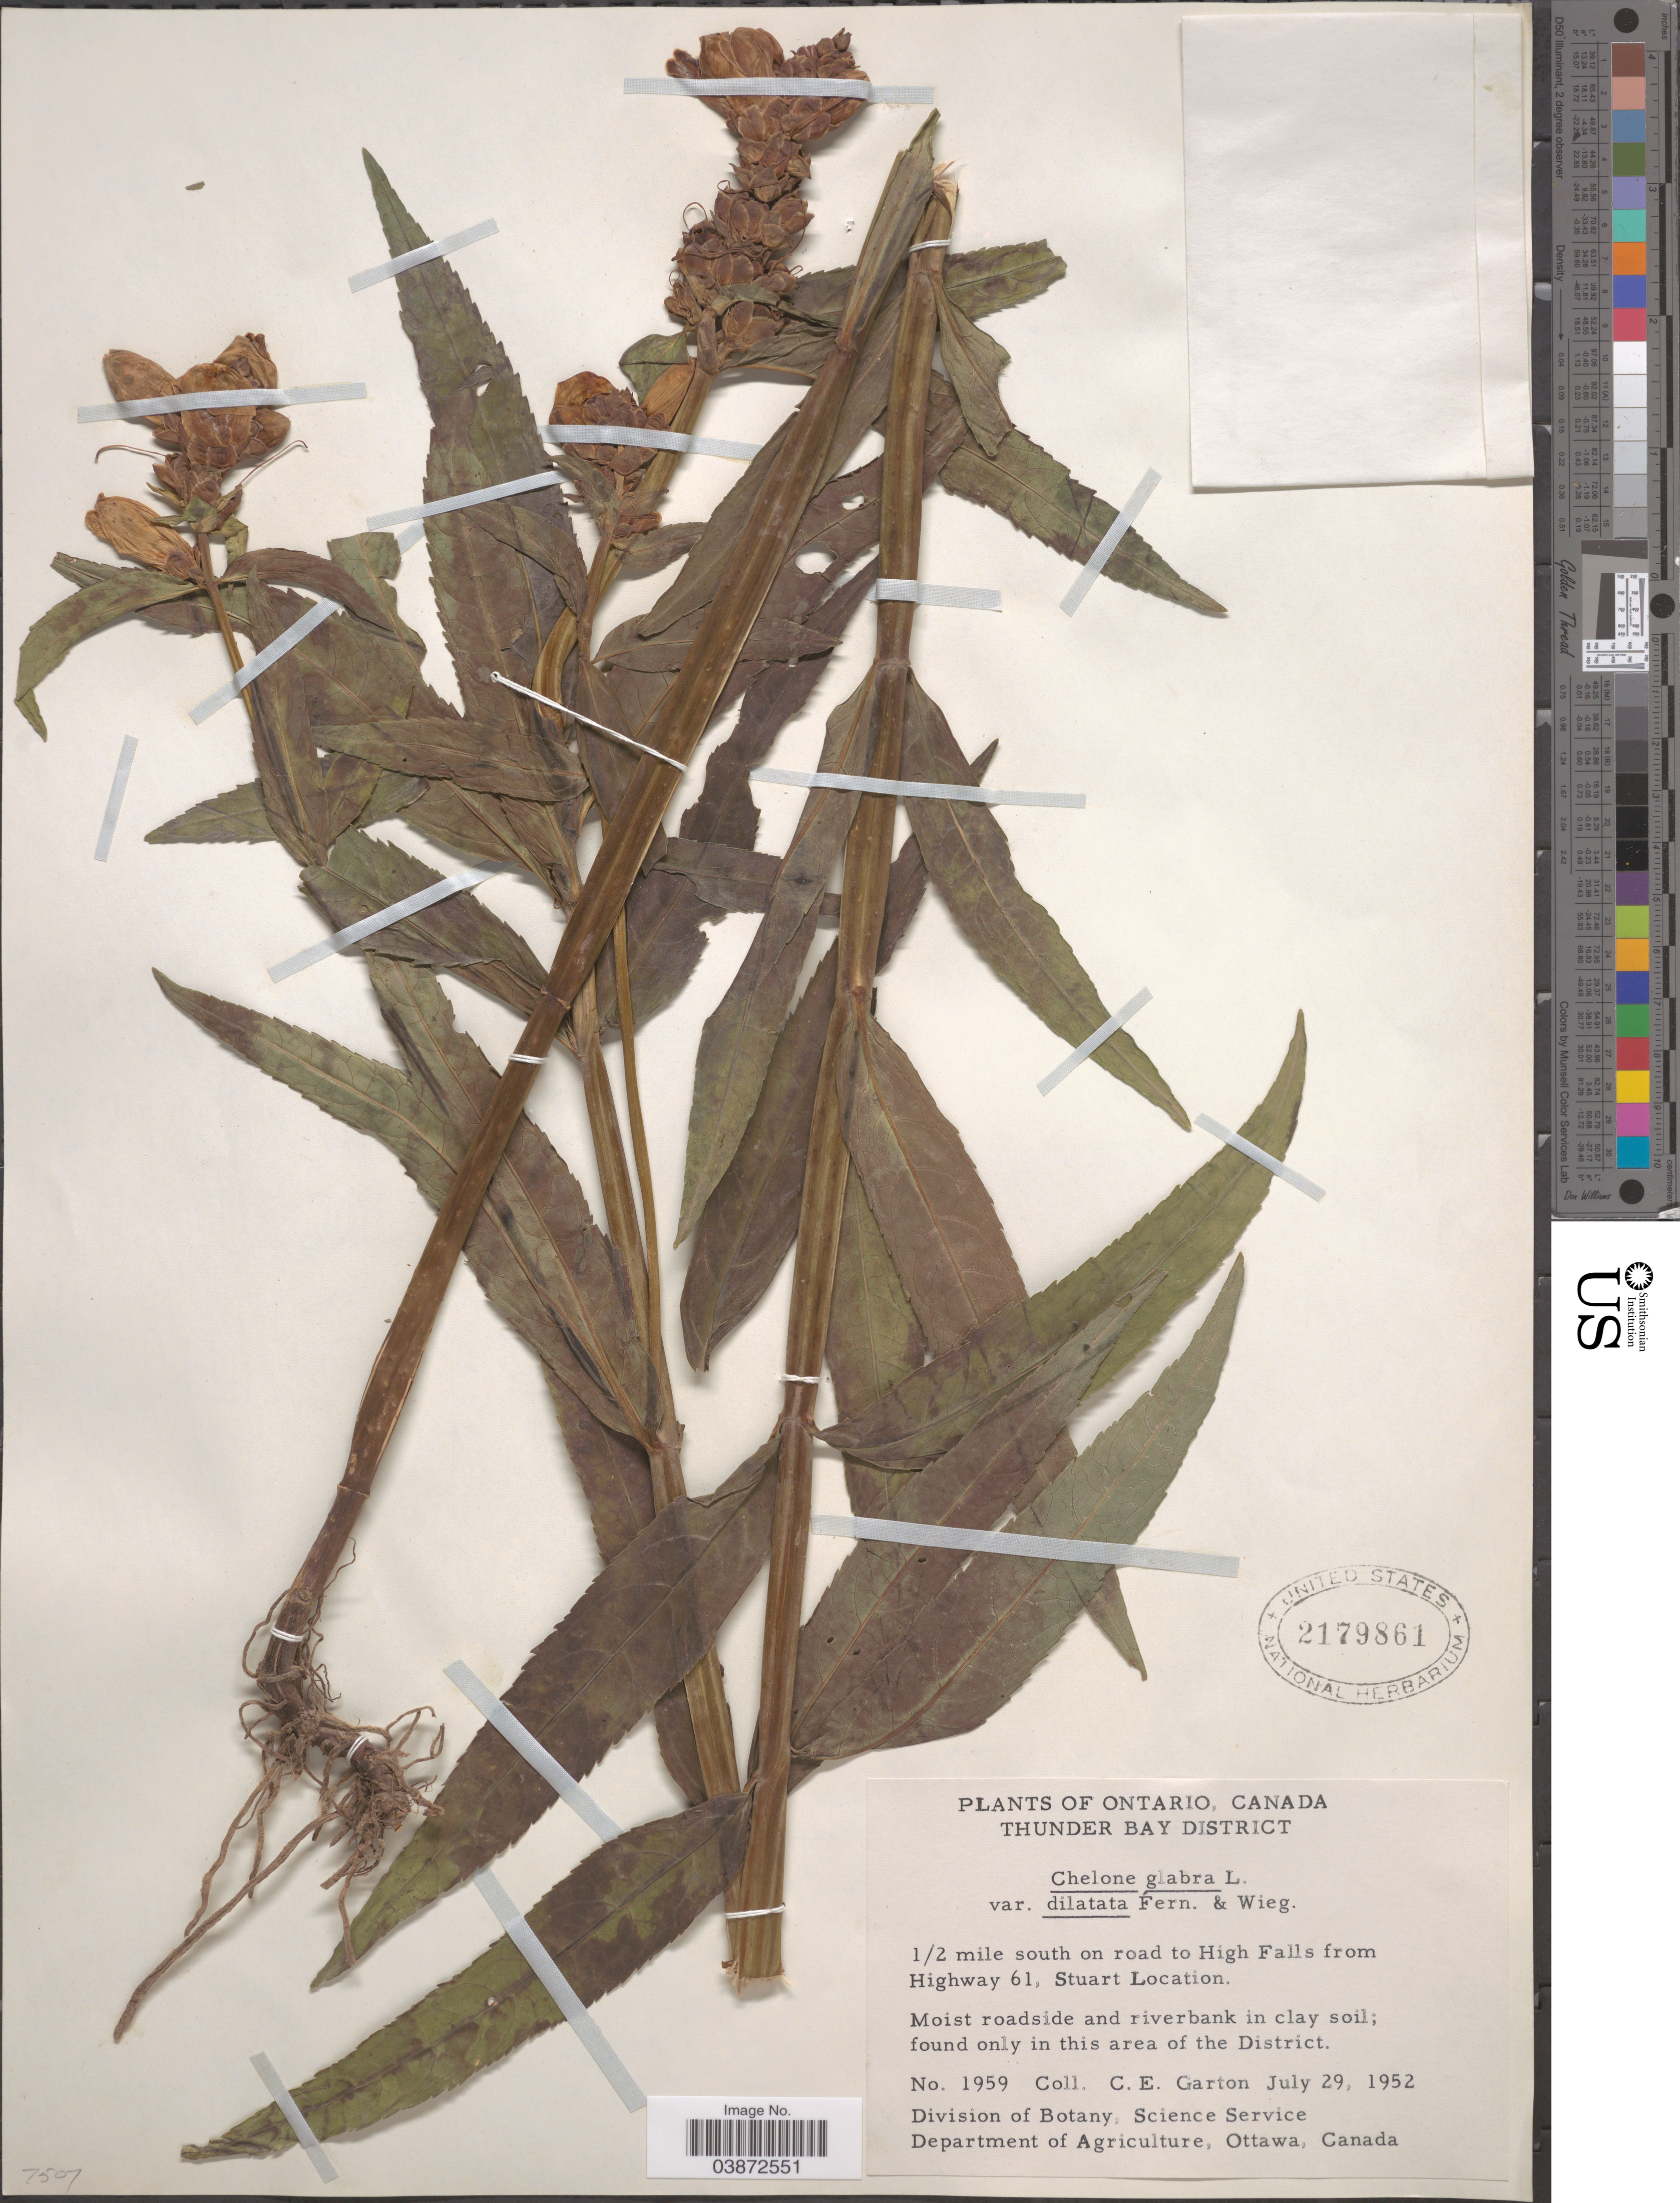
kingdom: Plantae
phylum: Tracheophyta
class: Magnoliopsida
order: Lamiales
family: Plantaginaceae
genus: Chelone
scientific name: Chelone glabra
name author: L.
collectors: C. E. Garton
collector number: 1959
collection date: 1952-07-29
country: Canada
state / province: Ontario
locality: Thunder Bay District. 1/2 mile south on road to High Falls from Highway 61, Stuart Location.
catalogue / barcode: US 2179861